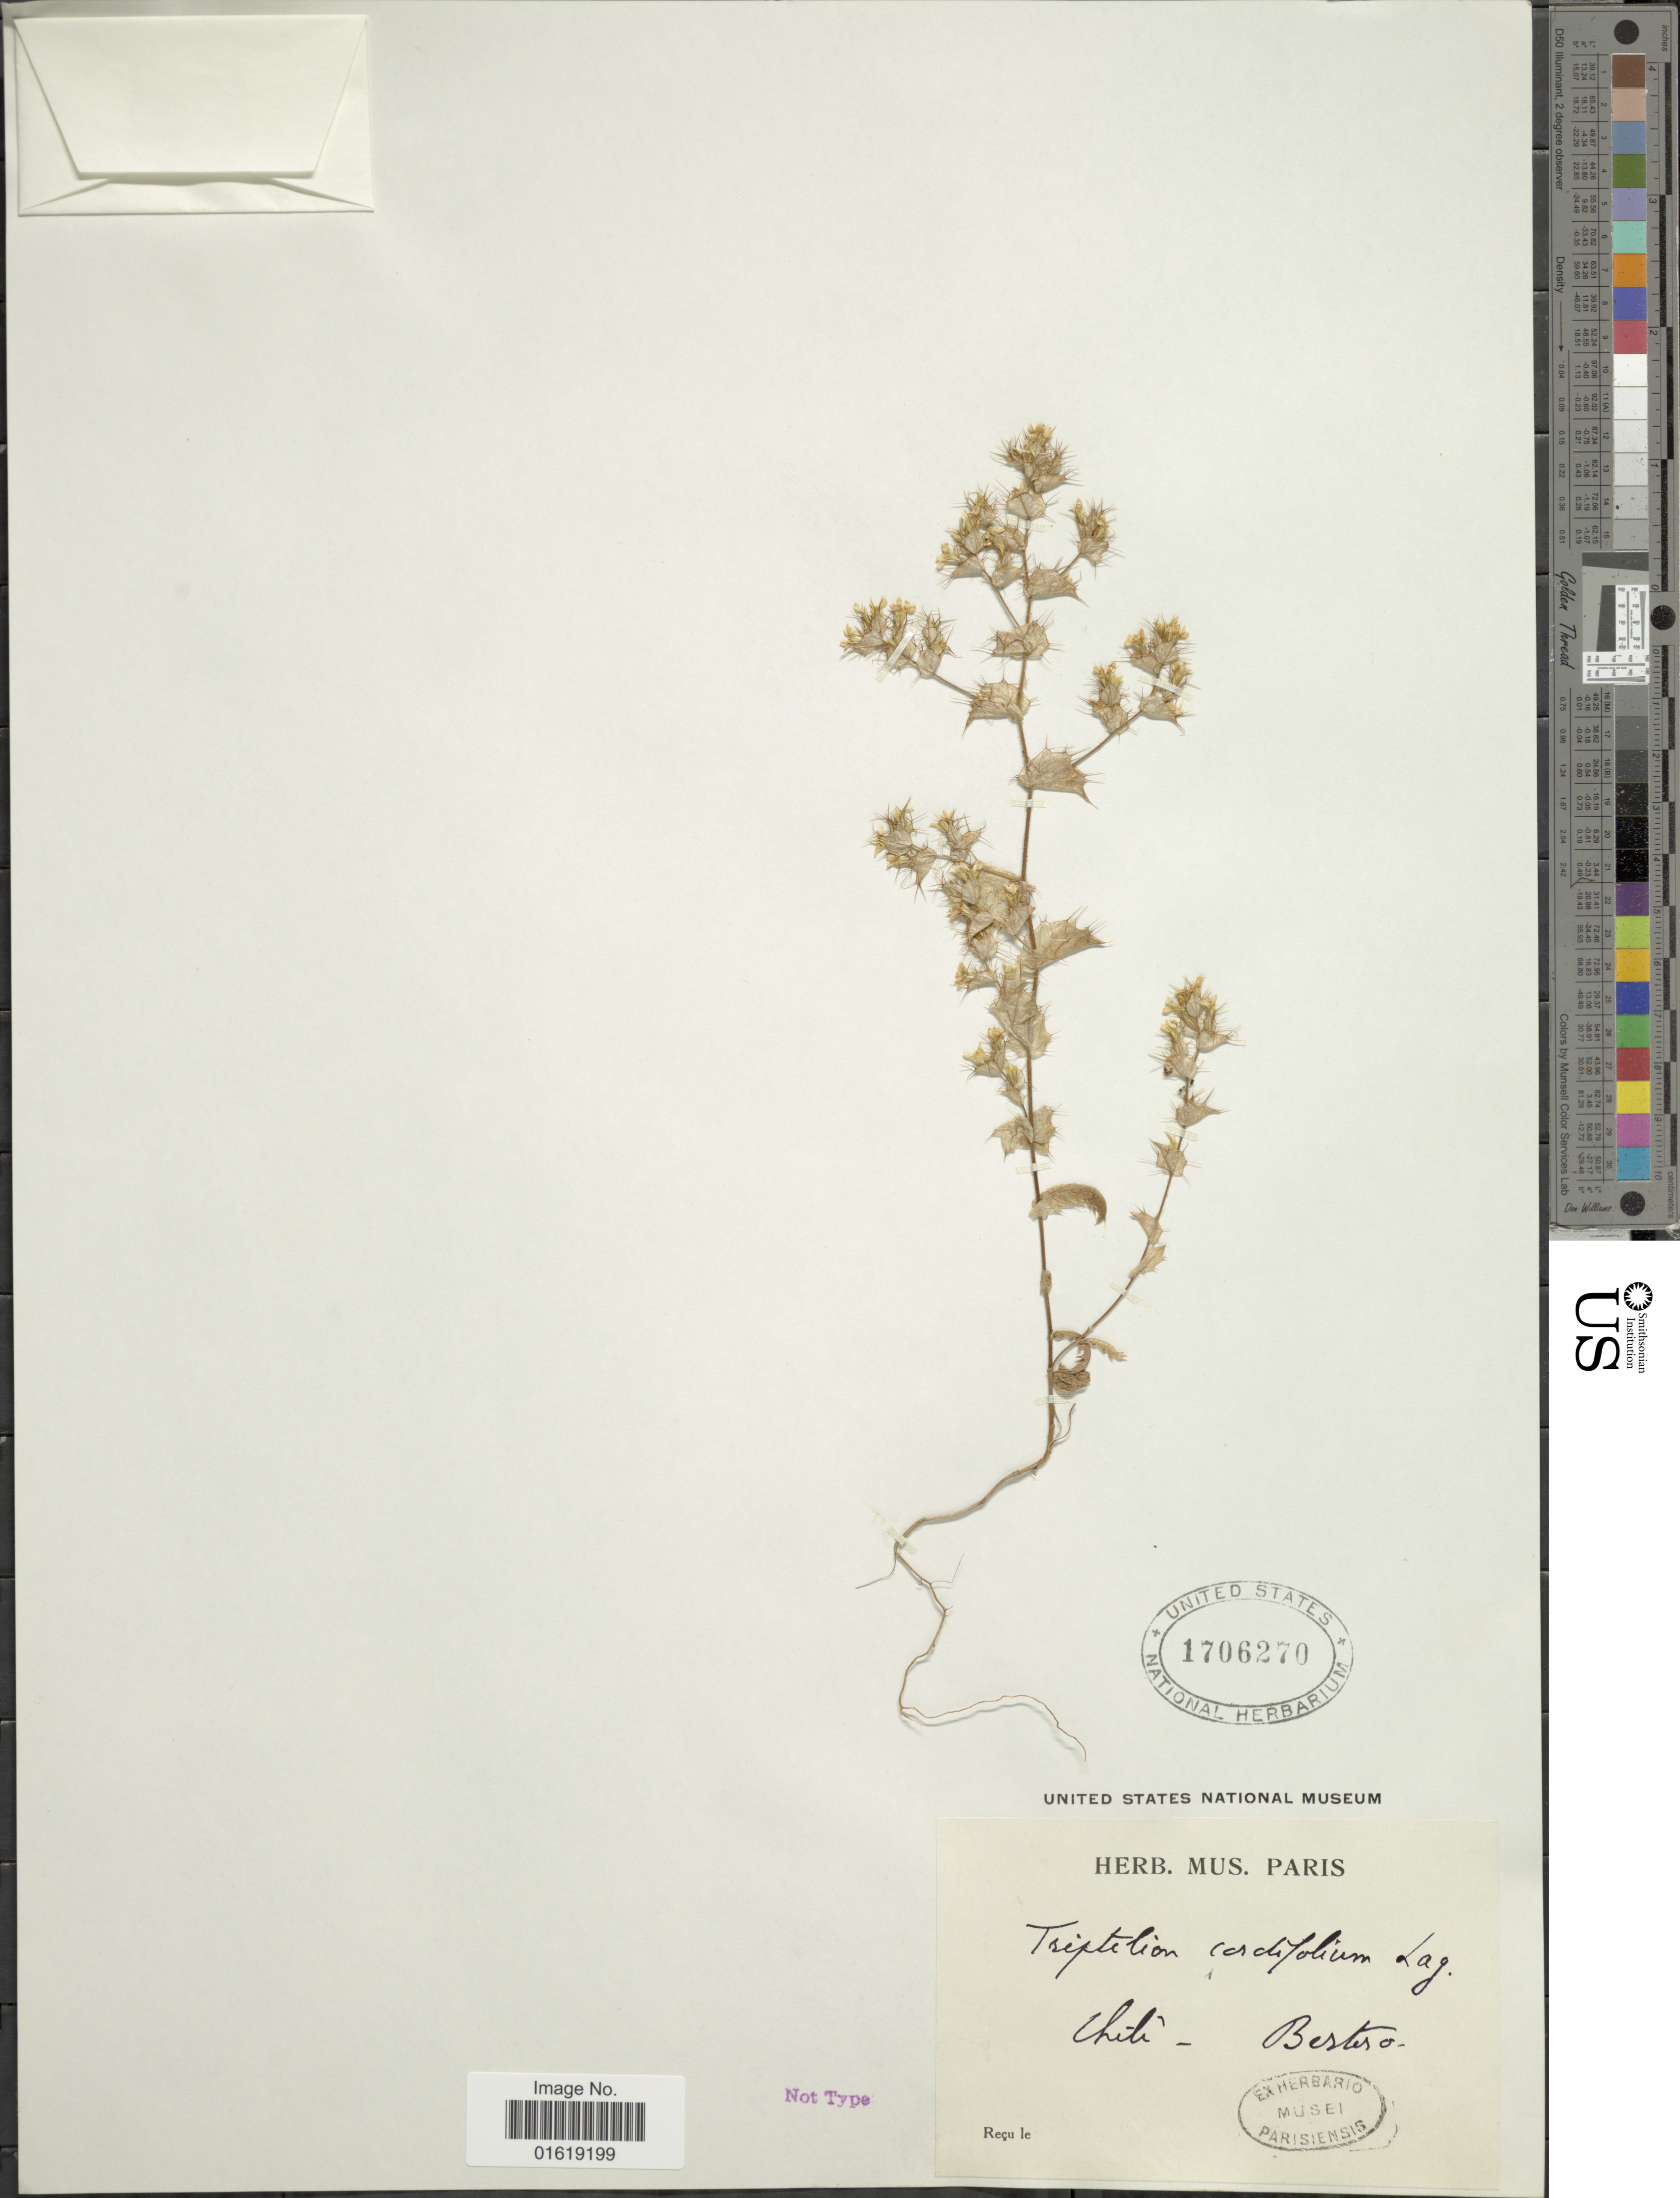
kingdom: Plantae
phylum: Tracheophyta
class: Magnoliopsida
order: Asterales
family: Asteraceae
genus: Triptilion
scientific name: Triptilion cordifolium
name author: Lag. ex Lindl.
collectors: Bertero, --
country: Chile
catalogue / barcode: US 1706270